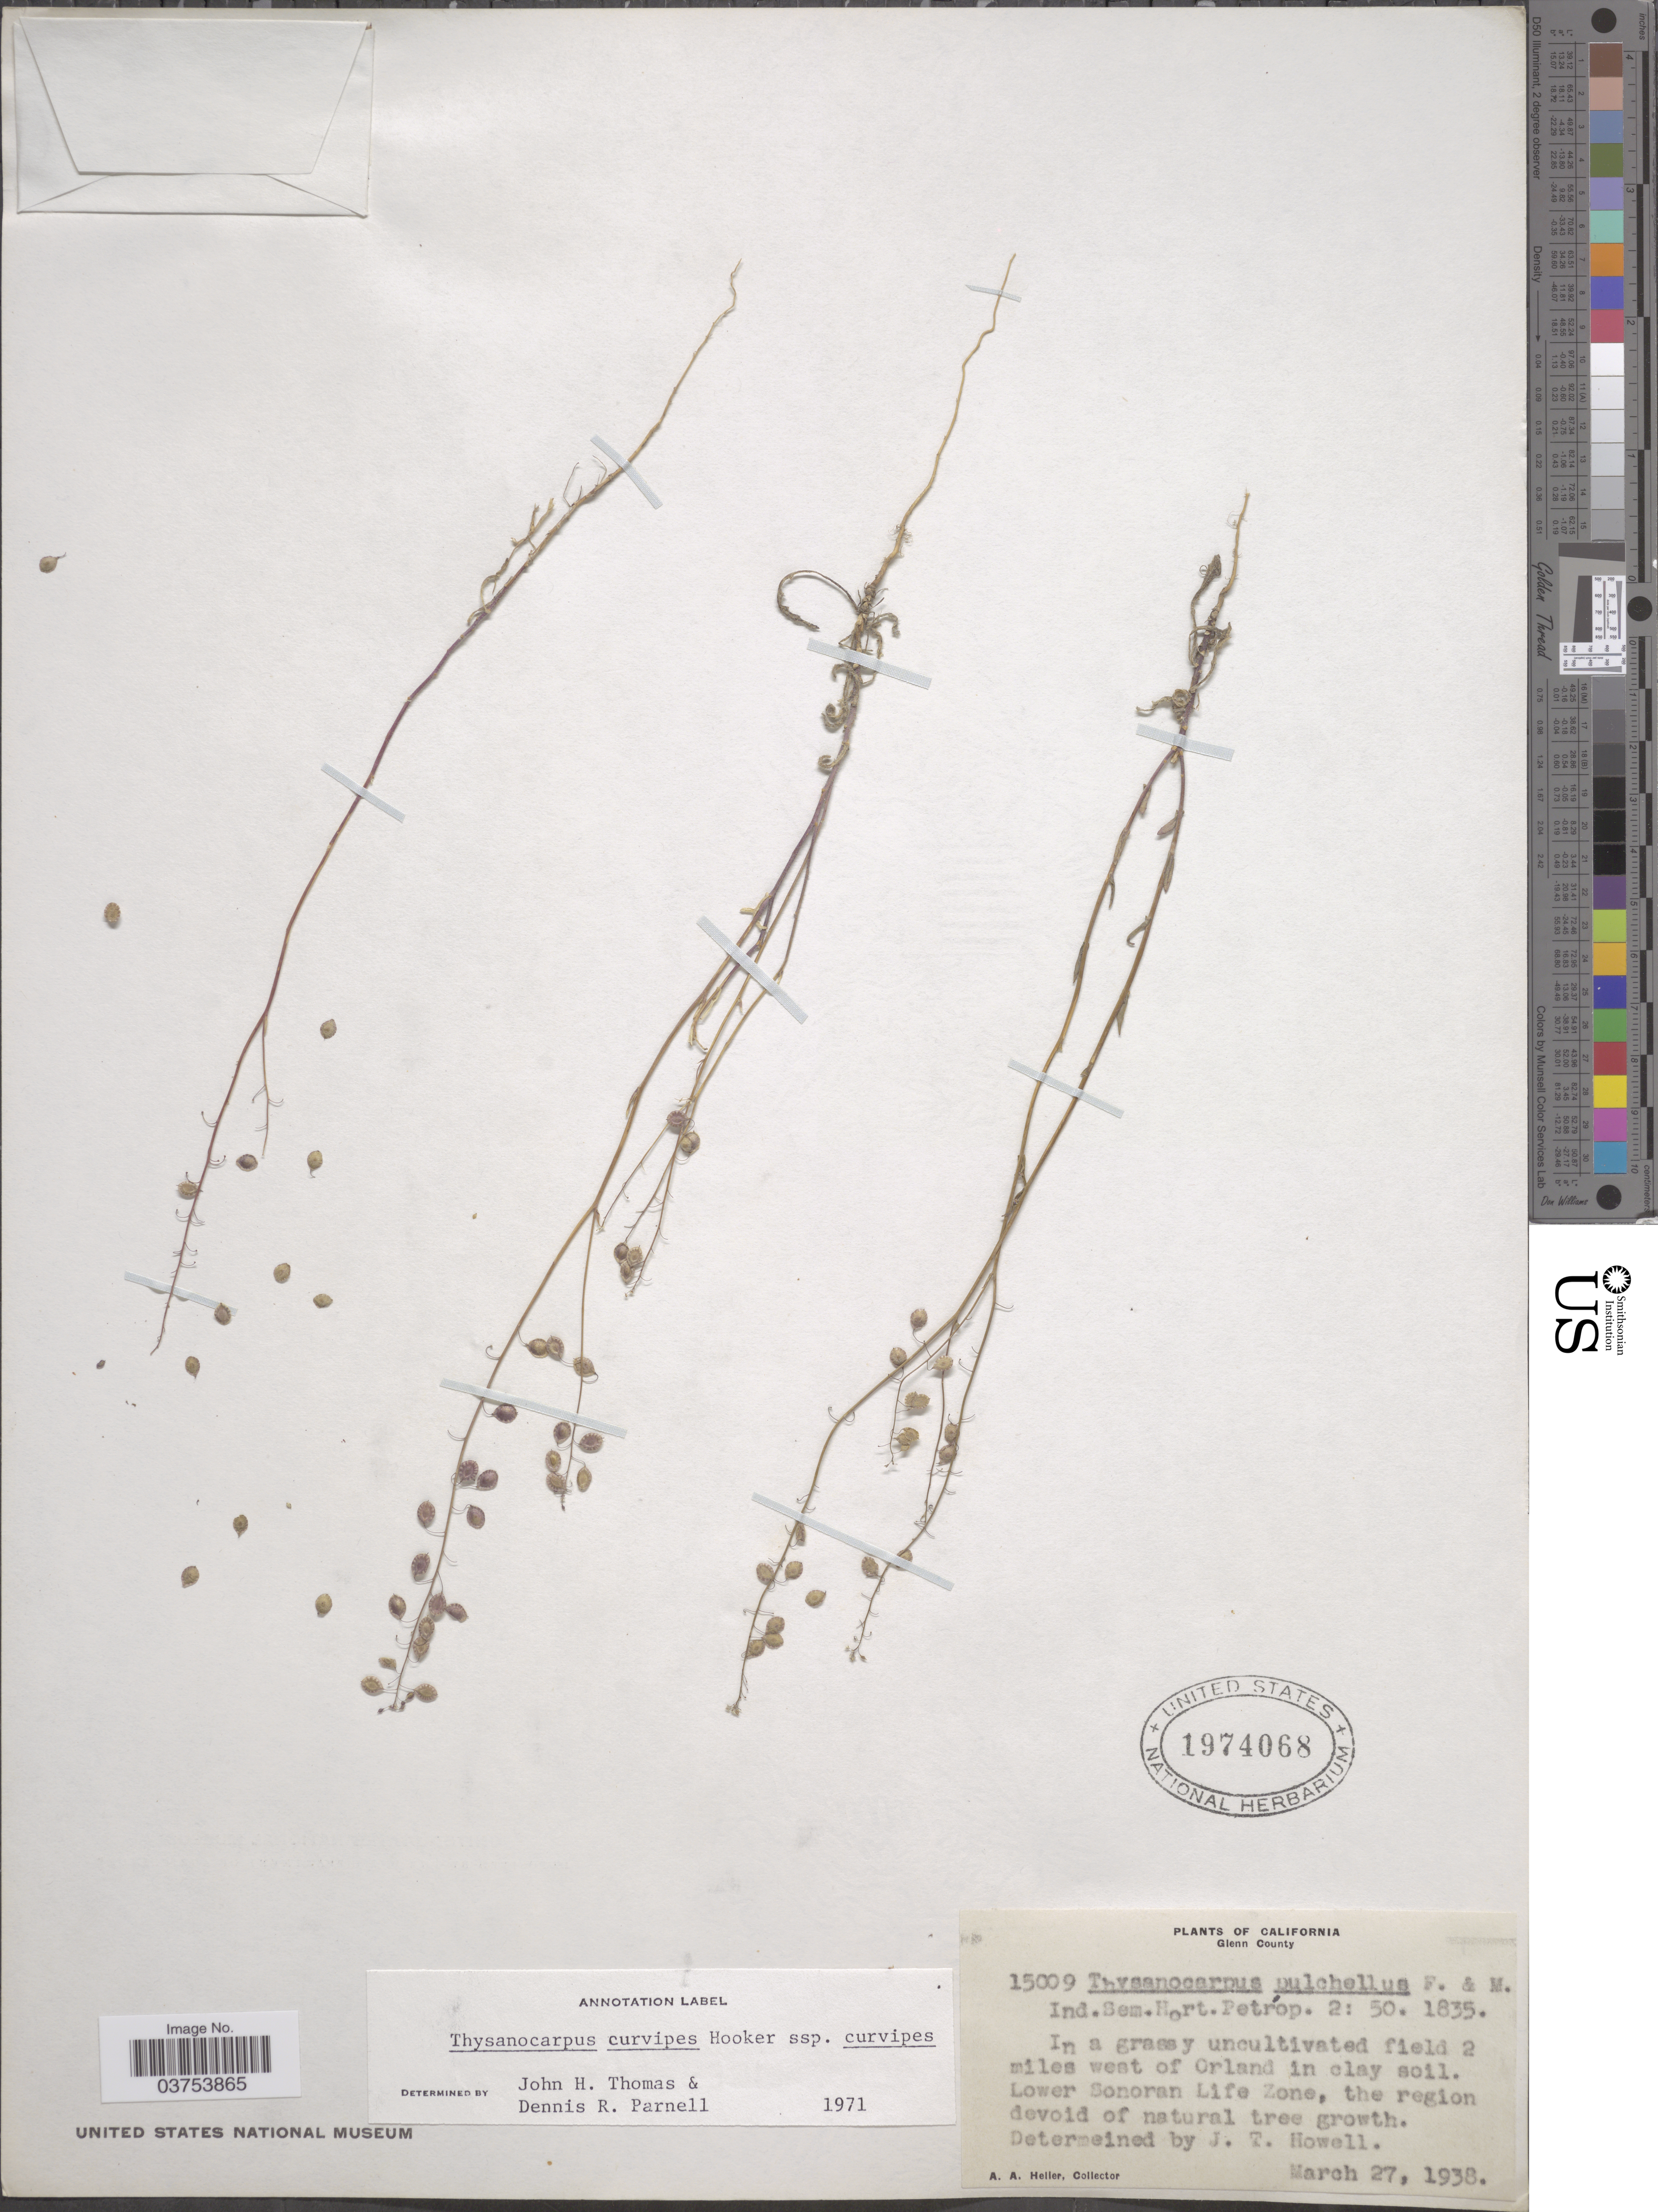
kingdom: Plantae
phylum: Tracheophyta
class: Magnoliopsida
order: Brassicales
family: Brassicaceae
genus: Thysanocarpus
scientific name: Thysanocarpus curvipes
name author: Hook.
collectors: A. A. Heller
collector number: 15009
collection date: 1938-03-27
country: United States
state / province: California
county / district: Glenn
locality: Glenn County. Lower Sonoran Life Zone.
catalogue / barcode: US 1974068